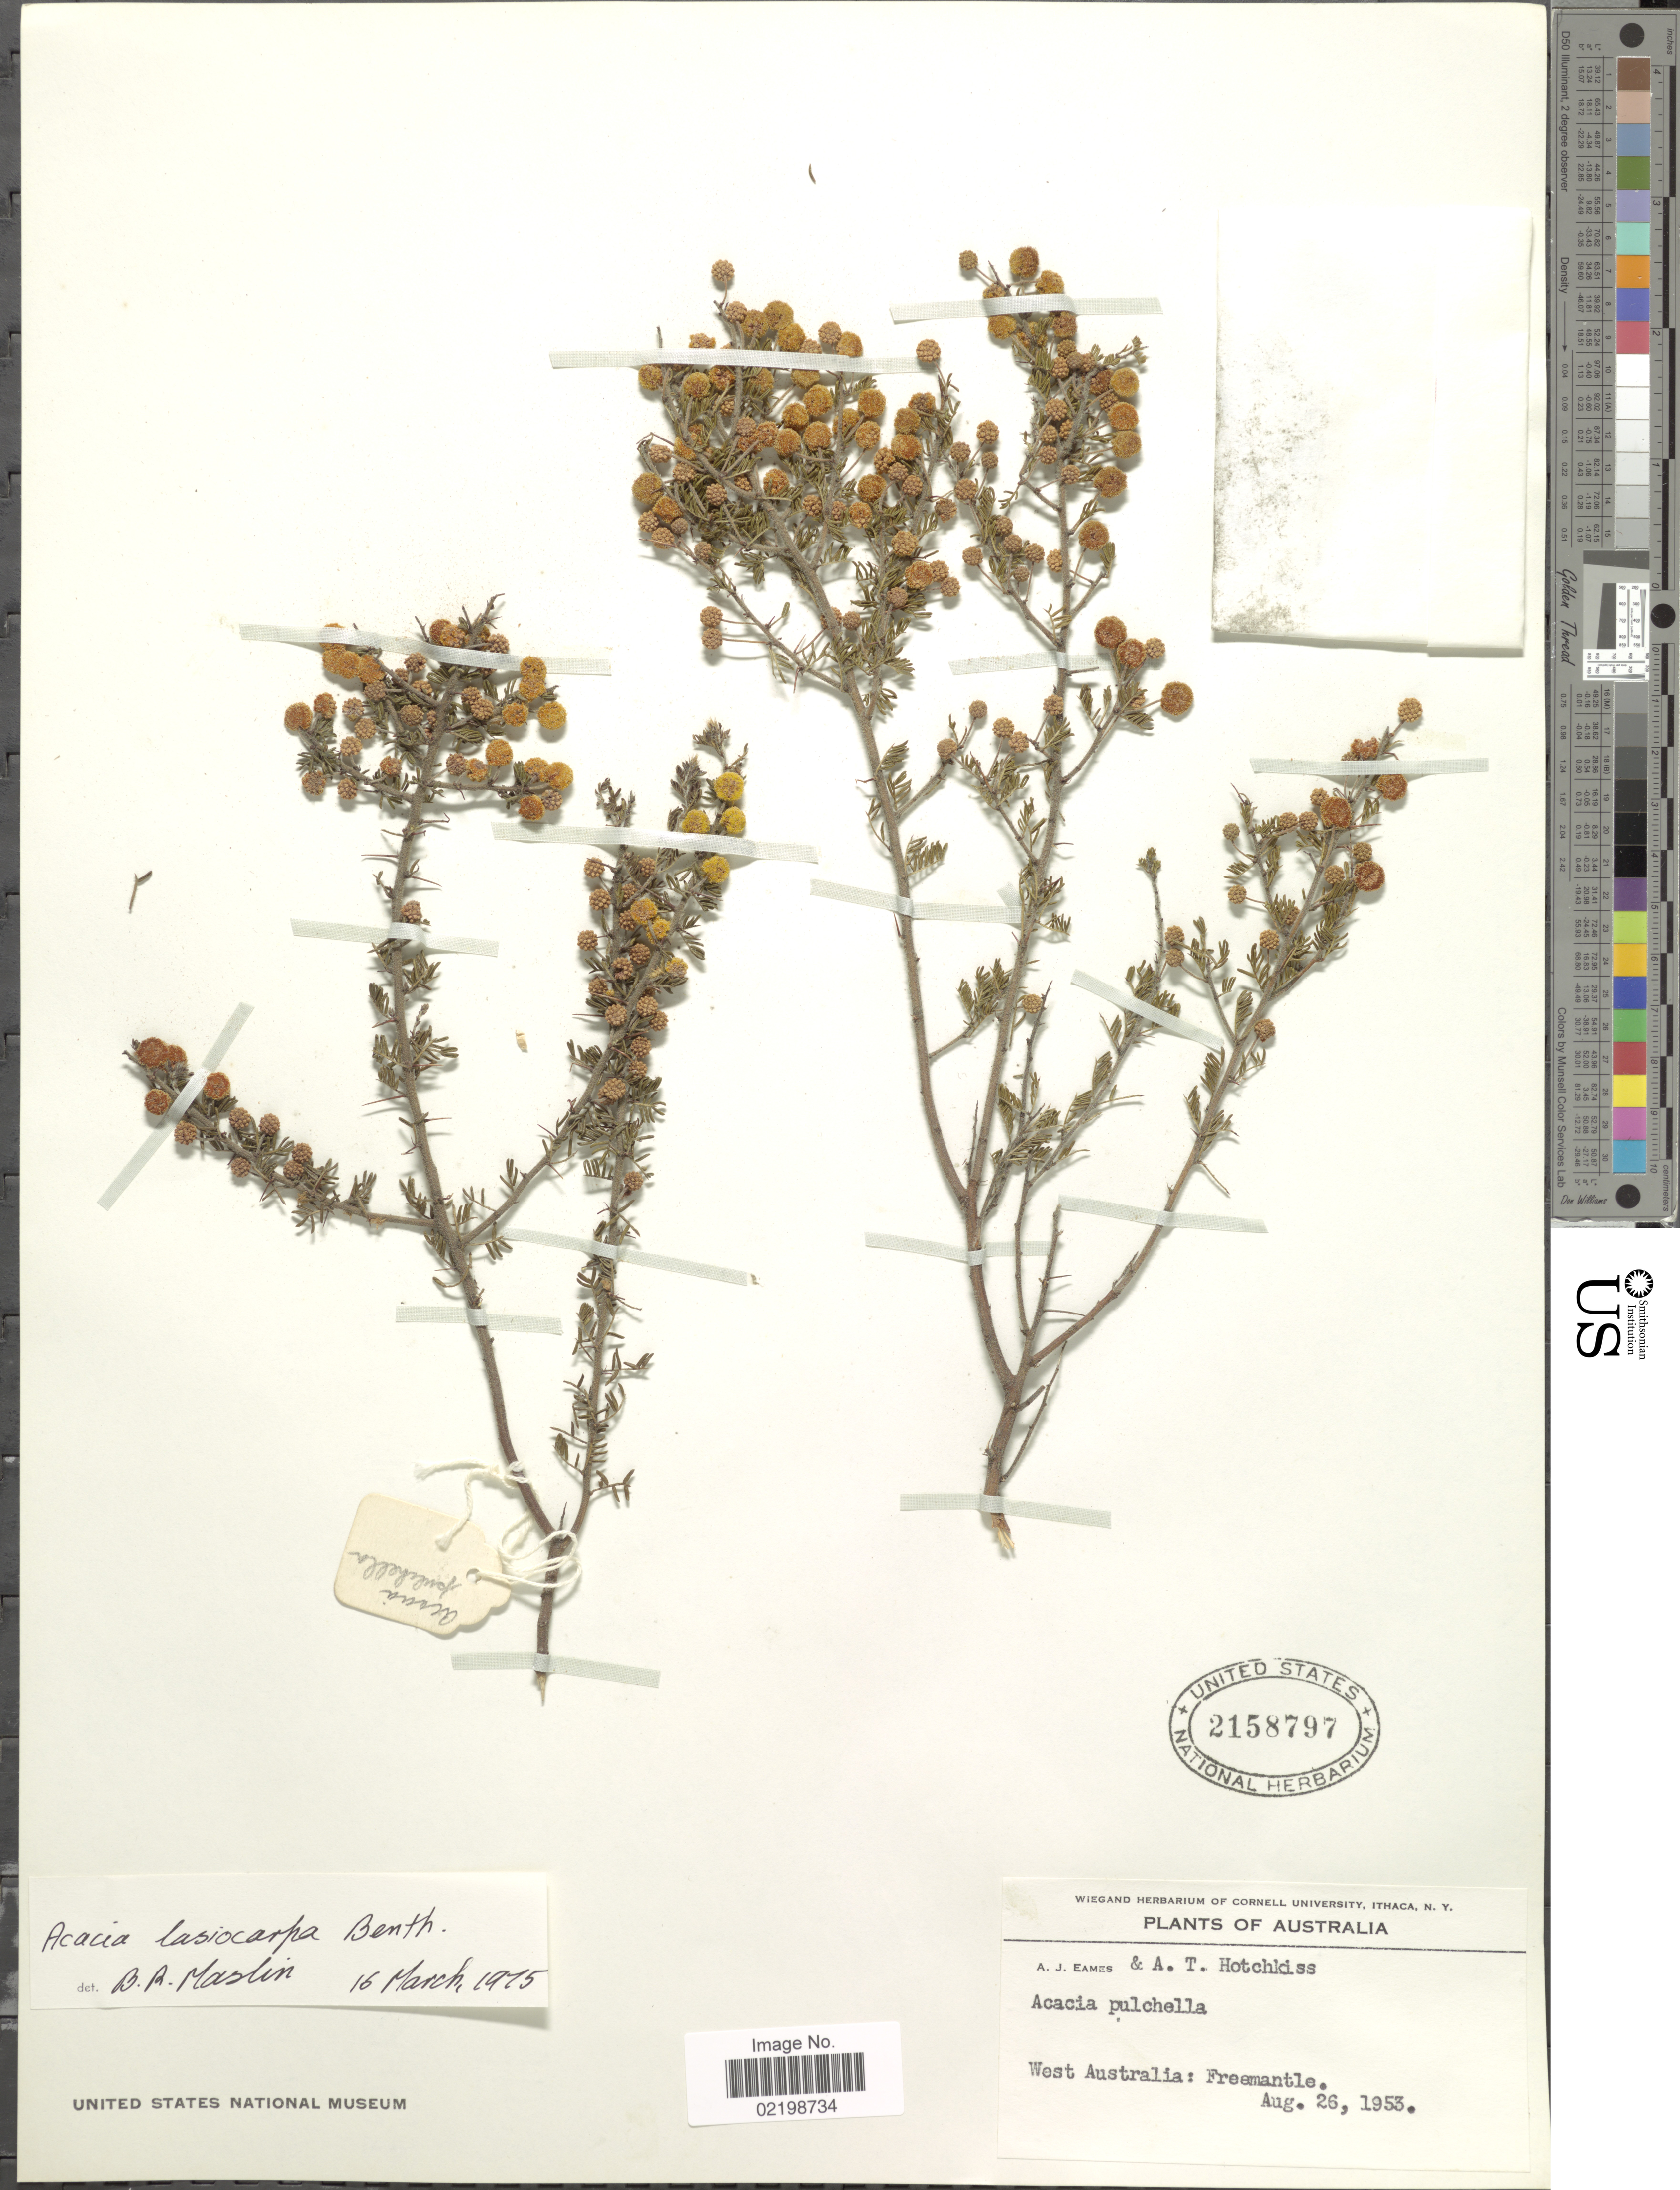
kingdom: Plantae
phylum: Tracheophyta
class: Magnoliopsida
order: Fabales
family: Fabaceae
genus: Acacia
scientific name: Acacia lasiocarpa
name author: Benth.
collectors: A. J. Eames & A. Hotchkiss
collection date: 1953-08-26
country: Australia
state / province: Western Australia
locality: West Australia: Freemantle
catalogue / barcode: US 2158797